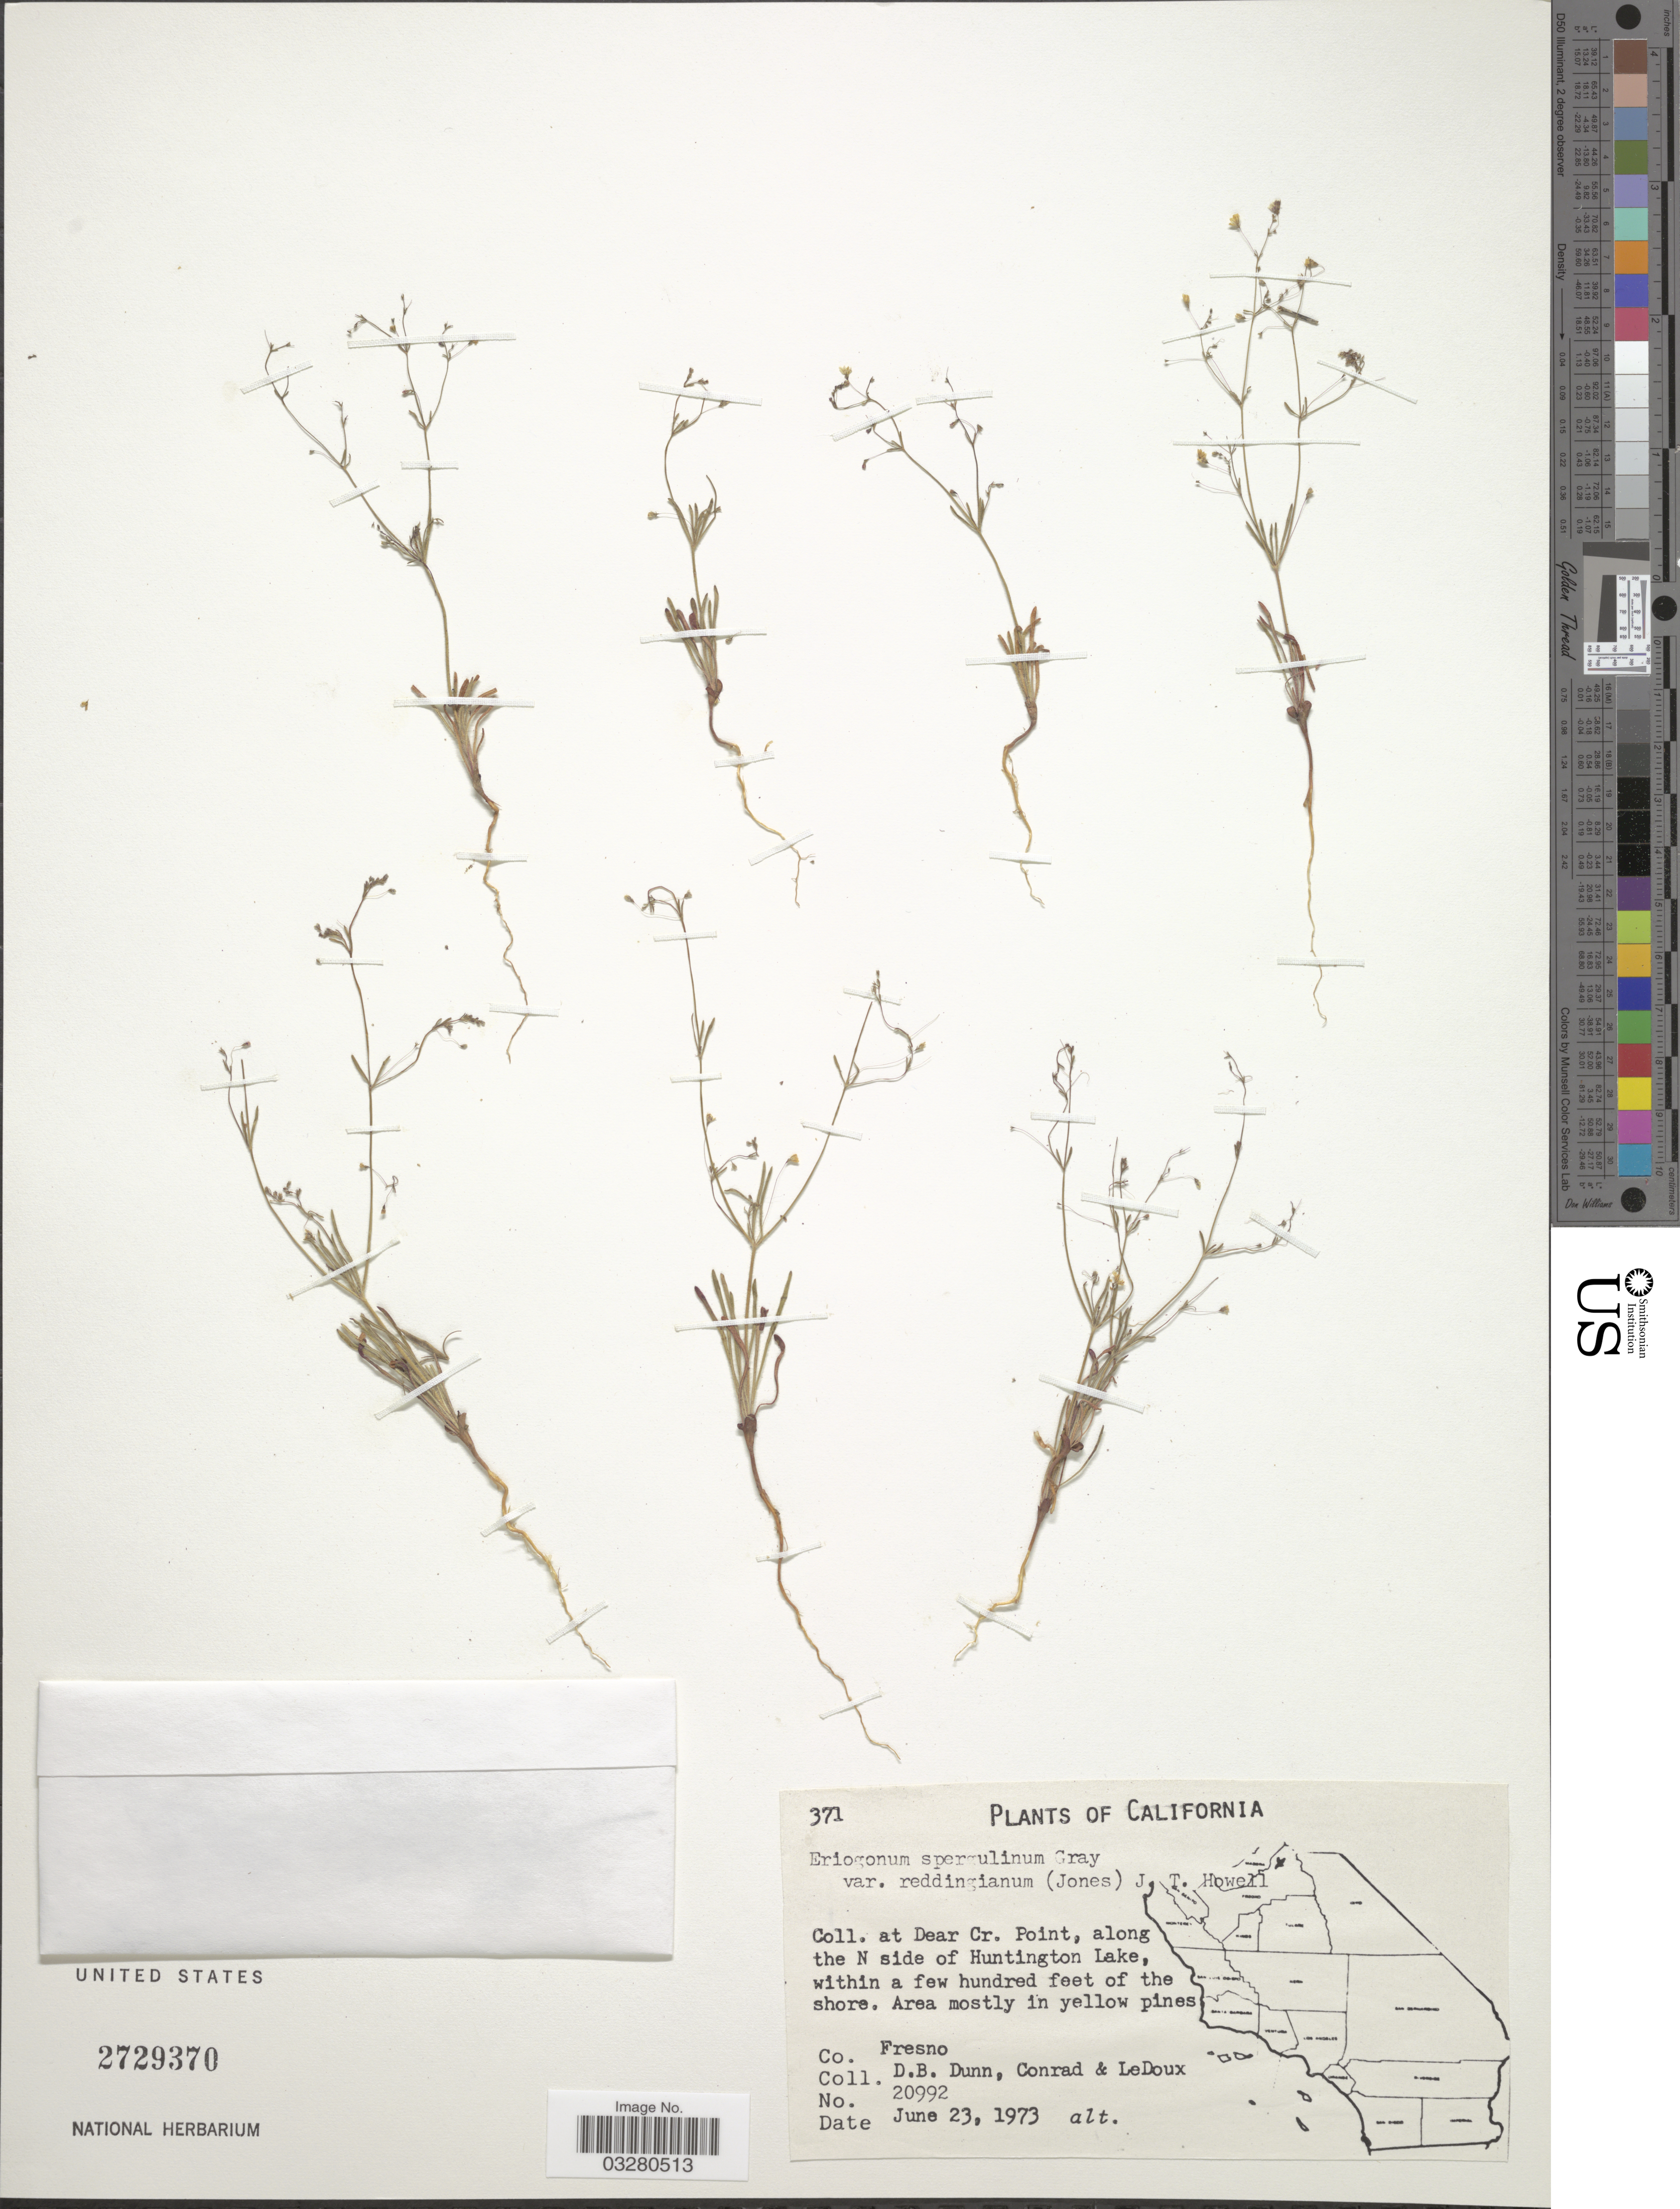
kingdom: Plantae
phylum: Tracheophyta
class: Magnoliopsida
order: Caryophyllales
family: Polygonaceae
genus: Eriogonum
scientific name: Eriogonum spergulinum var. reddingianum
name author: (M.E. Jones) J.T. Howell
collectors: D. B. Dunn, Conrad & -. Ledoux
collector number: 371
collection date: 1973-06-23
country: United States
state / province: California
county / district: Fresno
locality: At Dear Cr. Point, along the N side of Huntington Lake, within a few hundred feet of the shore. Co. Fresno.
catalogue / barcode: US 2729370